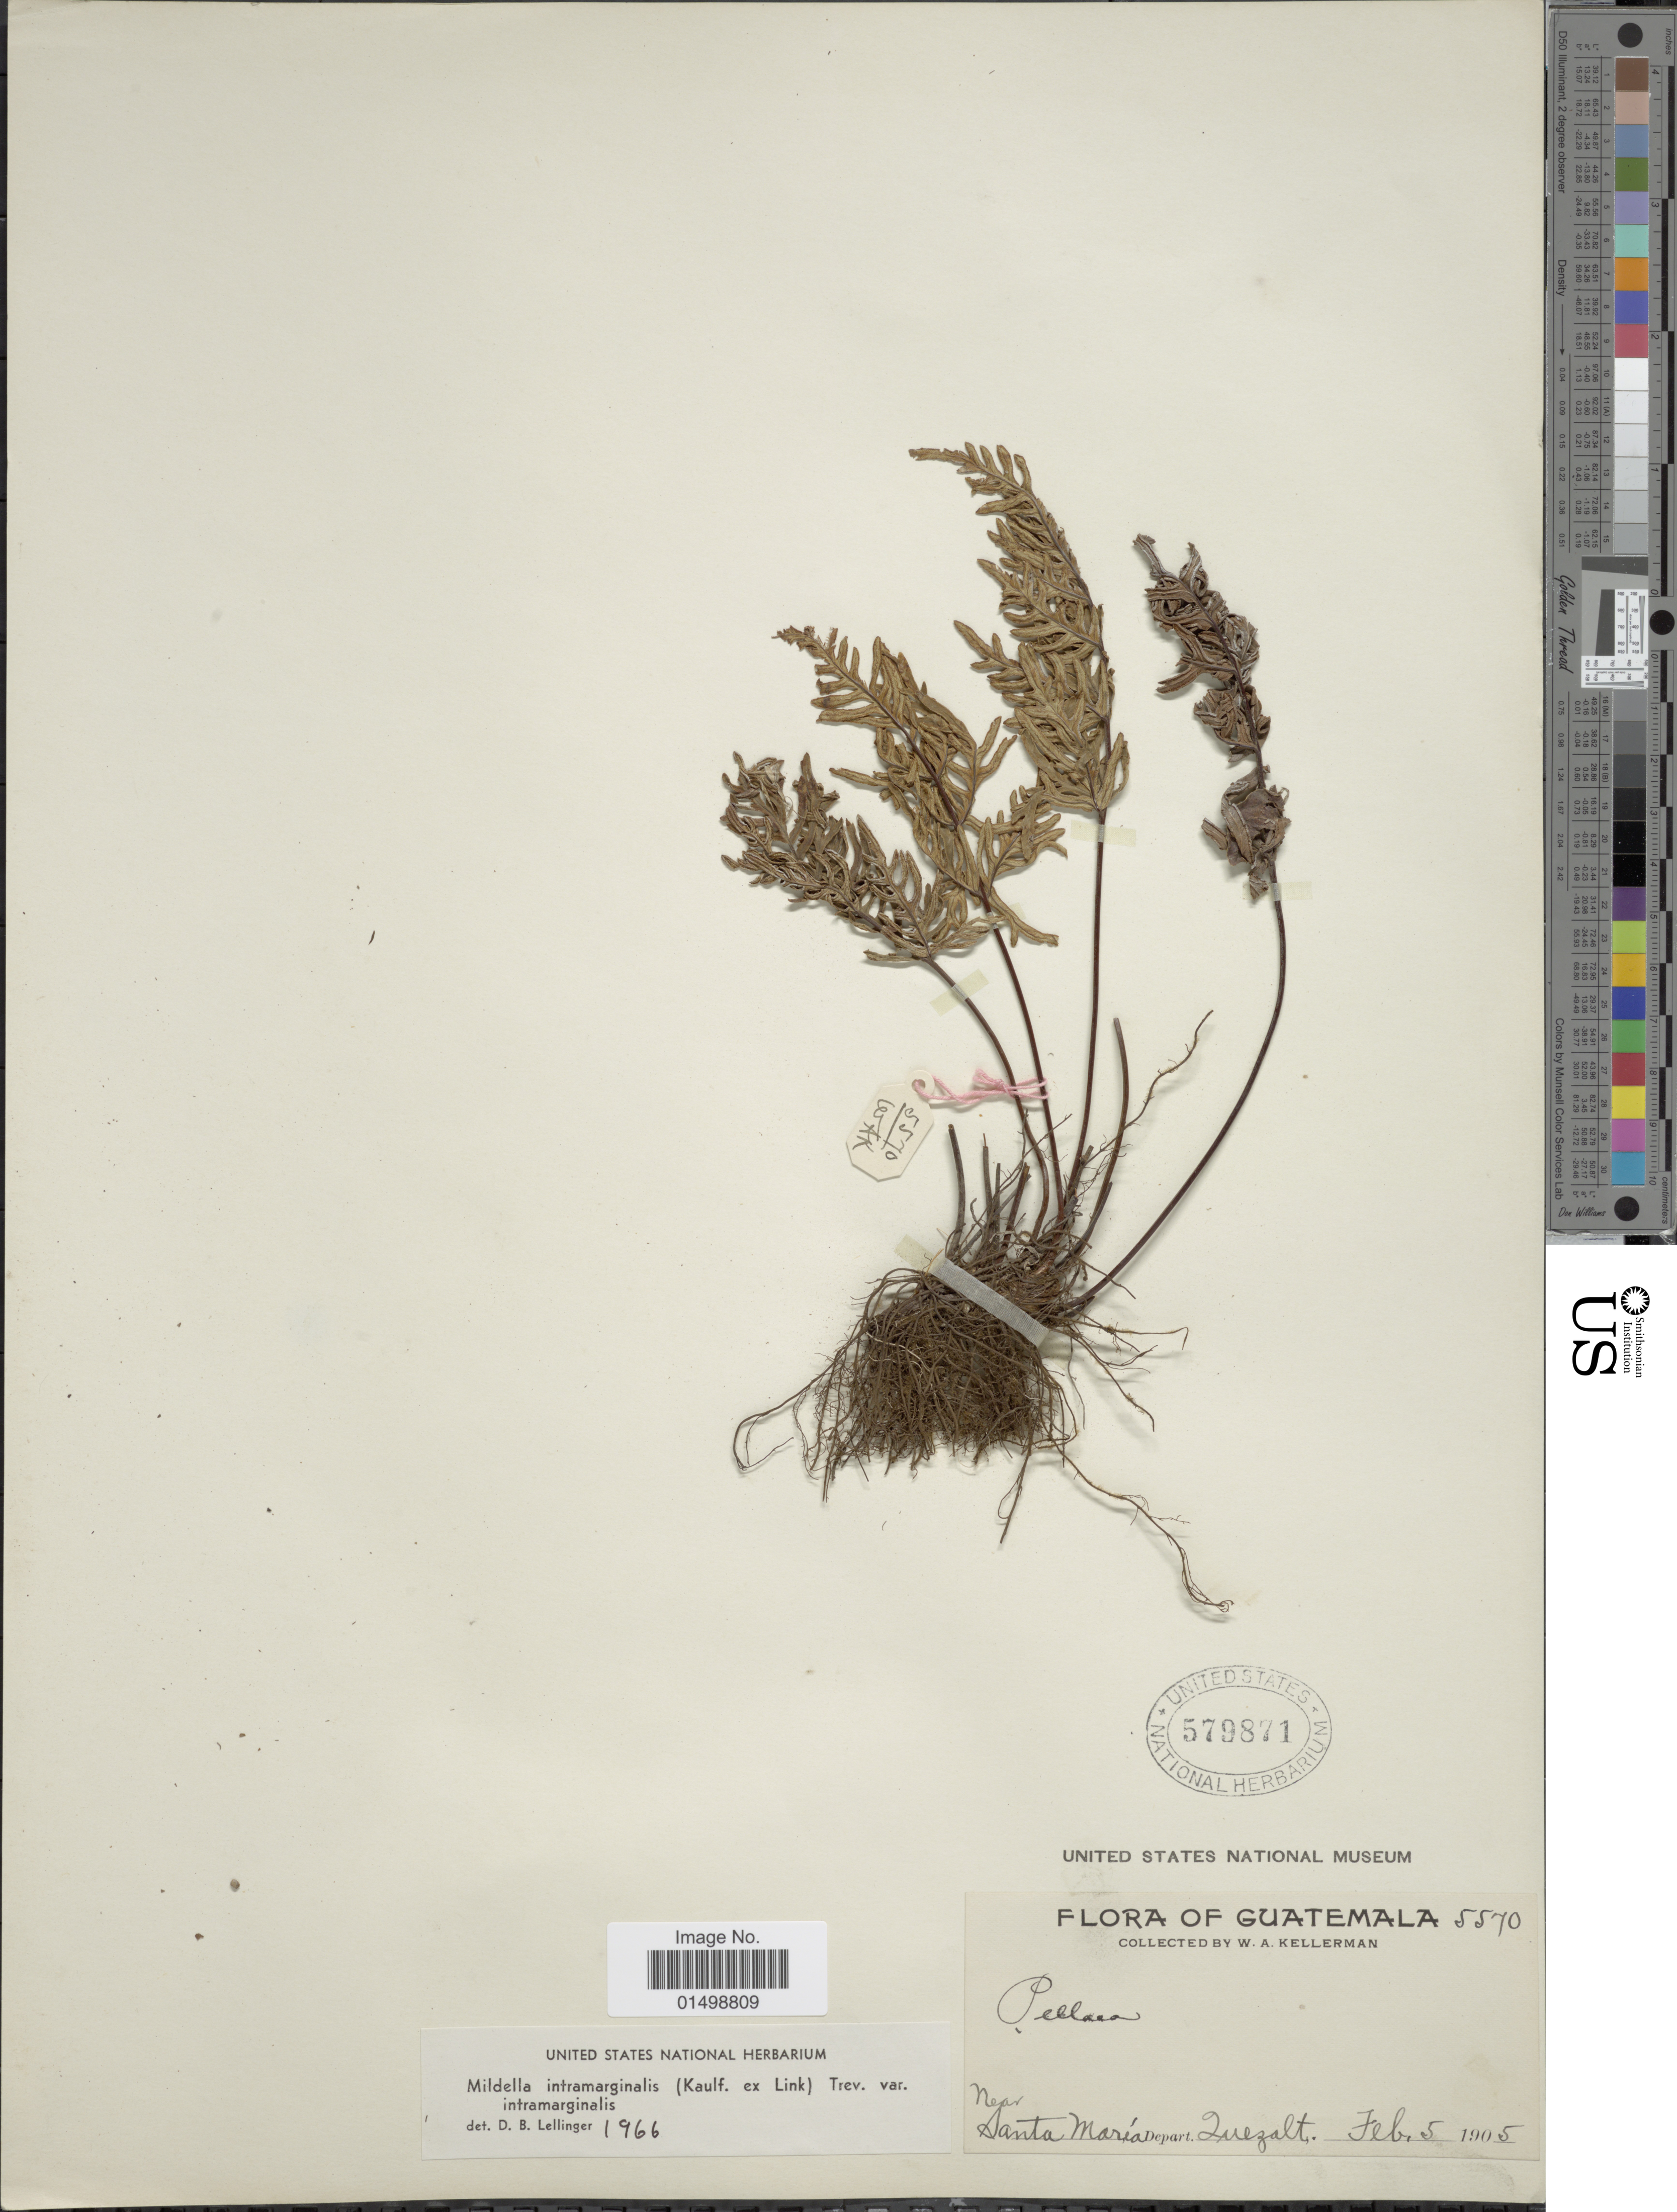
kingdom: Plantae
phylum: Tracheophyta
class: Polypodiopsida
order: Polypodiales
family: Pteridaceae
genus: Cheilanthes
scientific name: Cheilanthes intramarginalis var. intramarginalis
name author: (Kaulf.) Hook.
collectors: W. Kellerman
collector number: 5570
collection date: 1905-02-05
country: Guatemala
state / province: Quetzaltenango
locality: Near Santa Maria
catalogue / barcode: US 579871